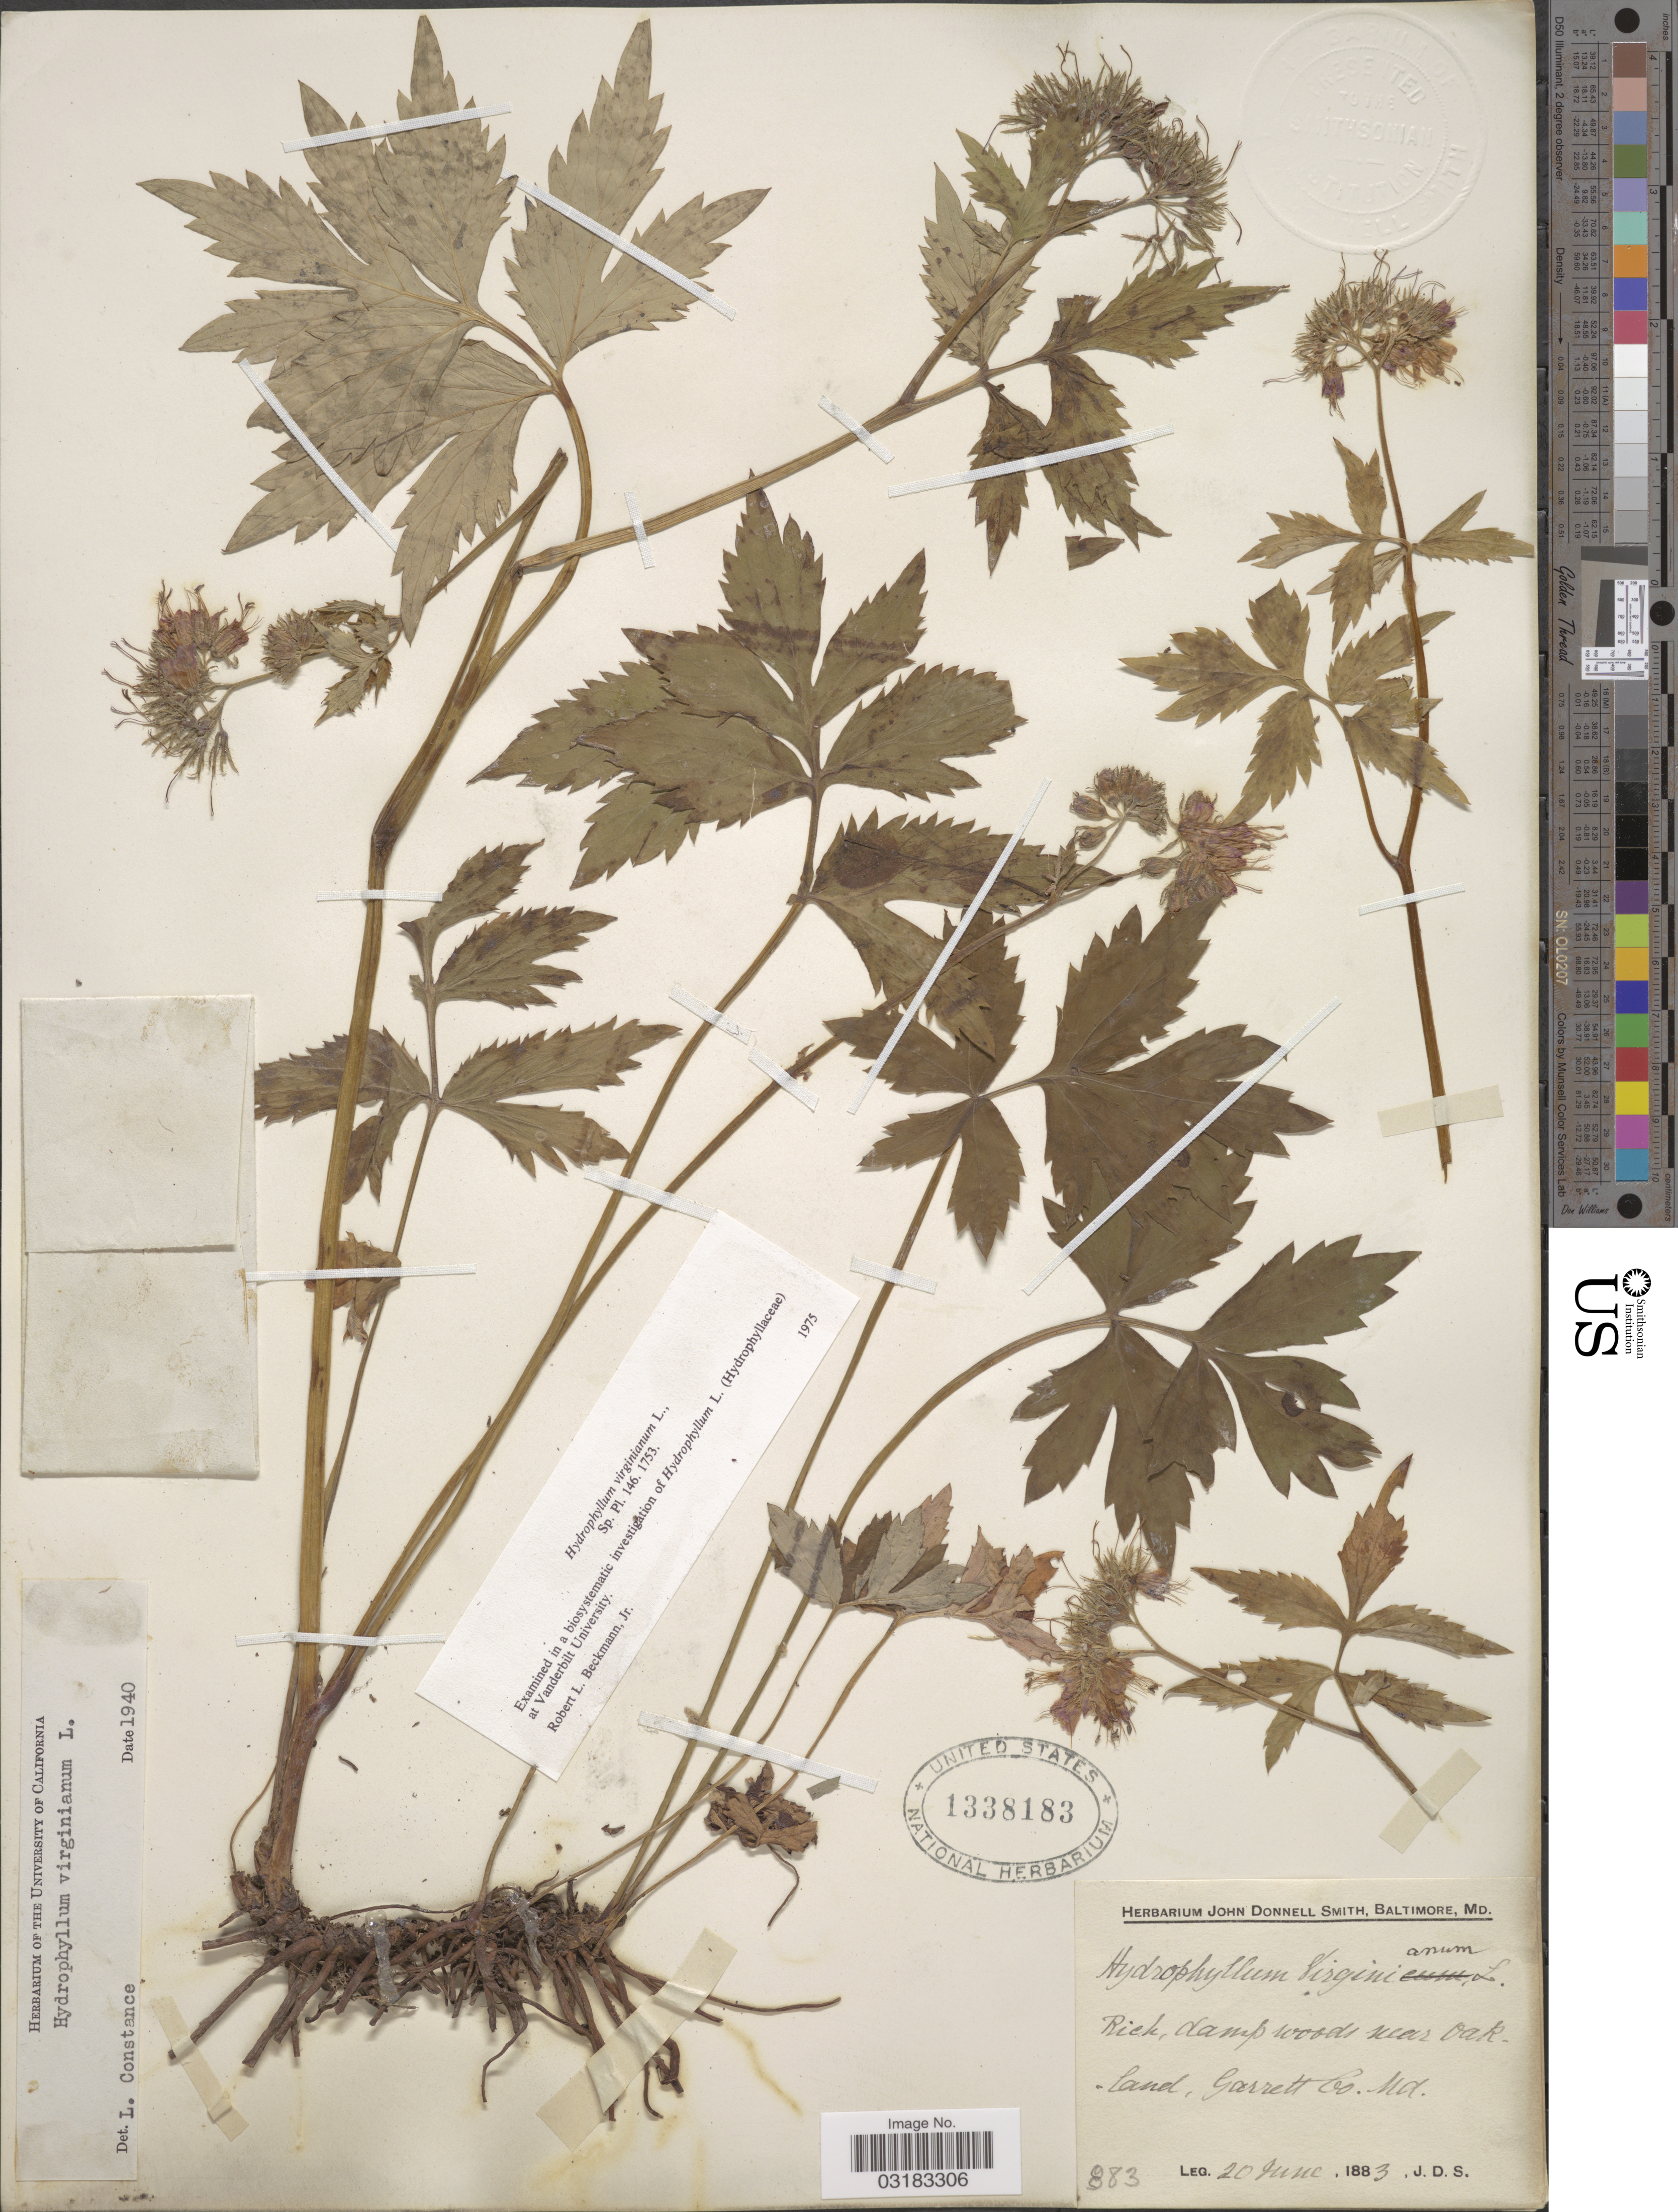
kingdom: Plantae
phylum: Tracheophyta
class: Magnoliopsida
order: Boraginales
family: Hydrophyllaceae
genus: Hydrophyllum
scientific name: Hydrophyllum virginianum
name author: L.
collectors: J. Donnell Smith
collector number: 883*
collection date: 1883-06-20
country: United States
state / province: Maryland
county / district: Garrett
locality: Near Oakland, Garrett Co.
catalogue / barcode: US 1338183